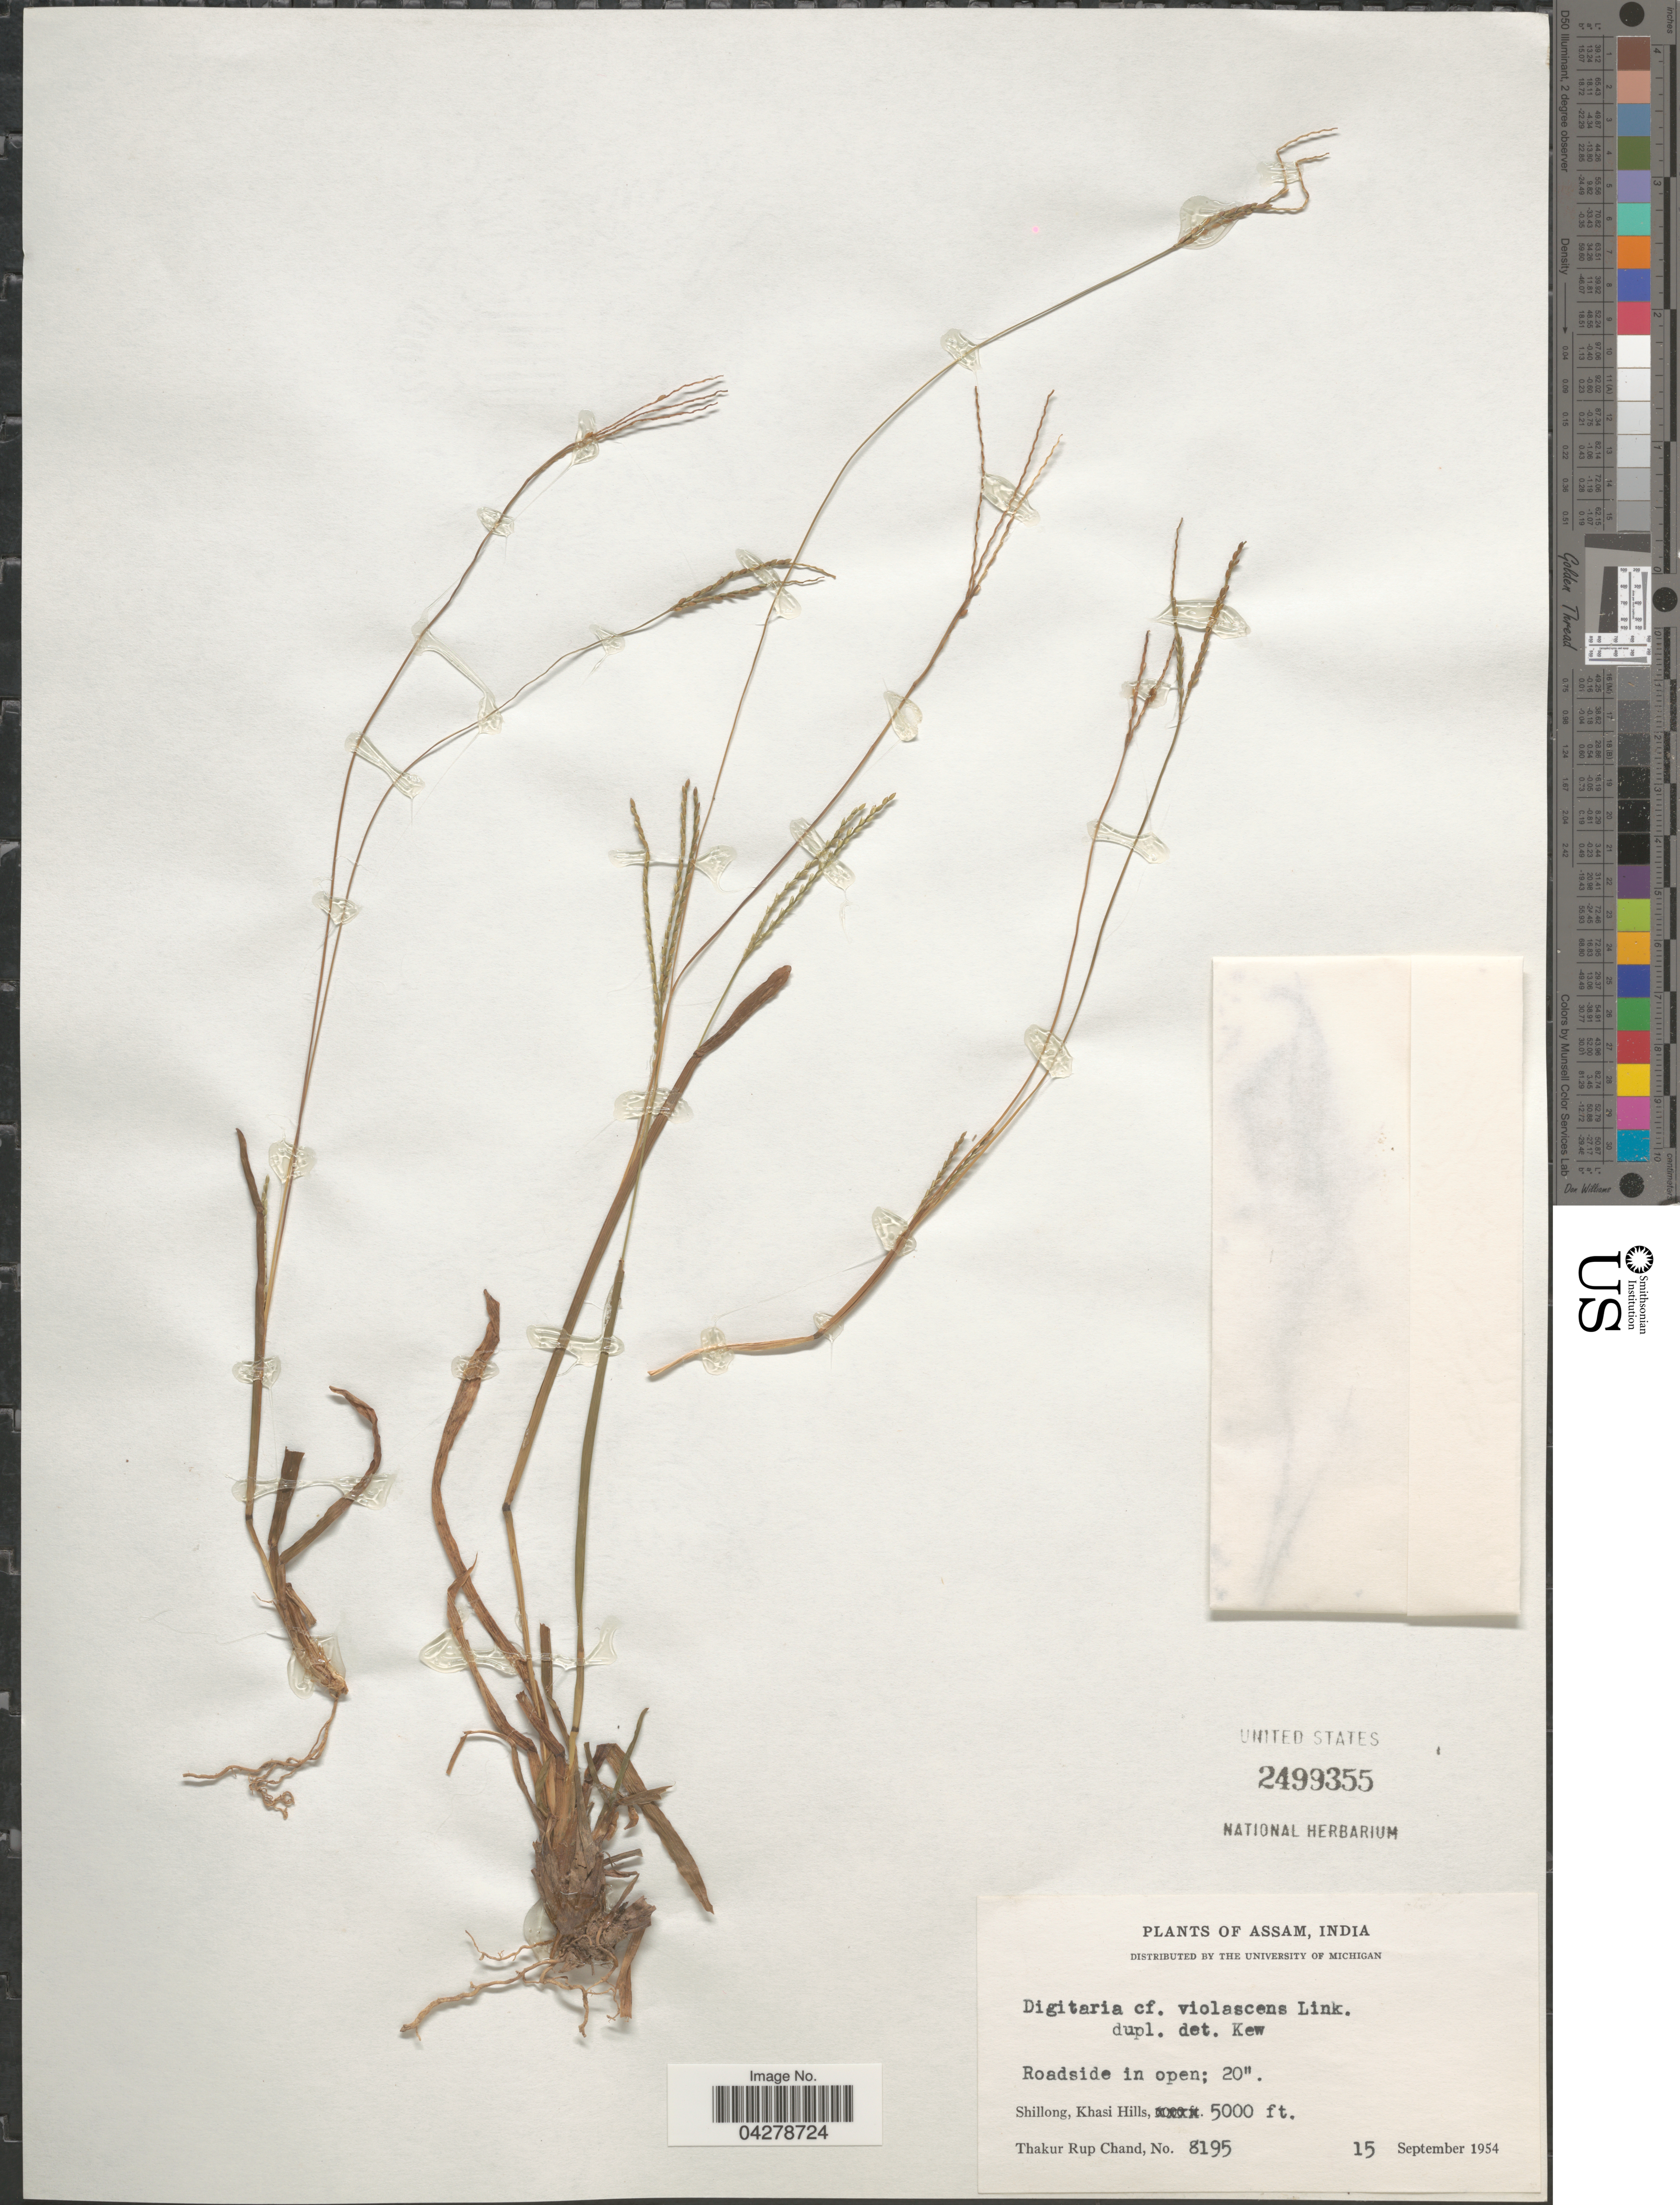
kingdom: Plantae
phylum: Tracheophyta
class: Liliopsida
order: Poales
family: Poaceae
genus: Digitaria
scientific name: Digitaria violascens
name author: Link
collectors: T. R. Chand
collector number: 8195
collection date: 1954-09-15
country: India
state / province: Meghalaya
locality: Shillong, Khasi Hills.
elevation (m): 1524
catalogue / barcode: US 2499355